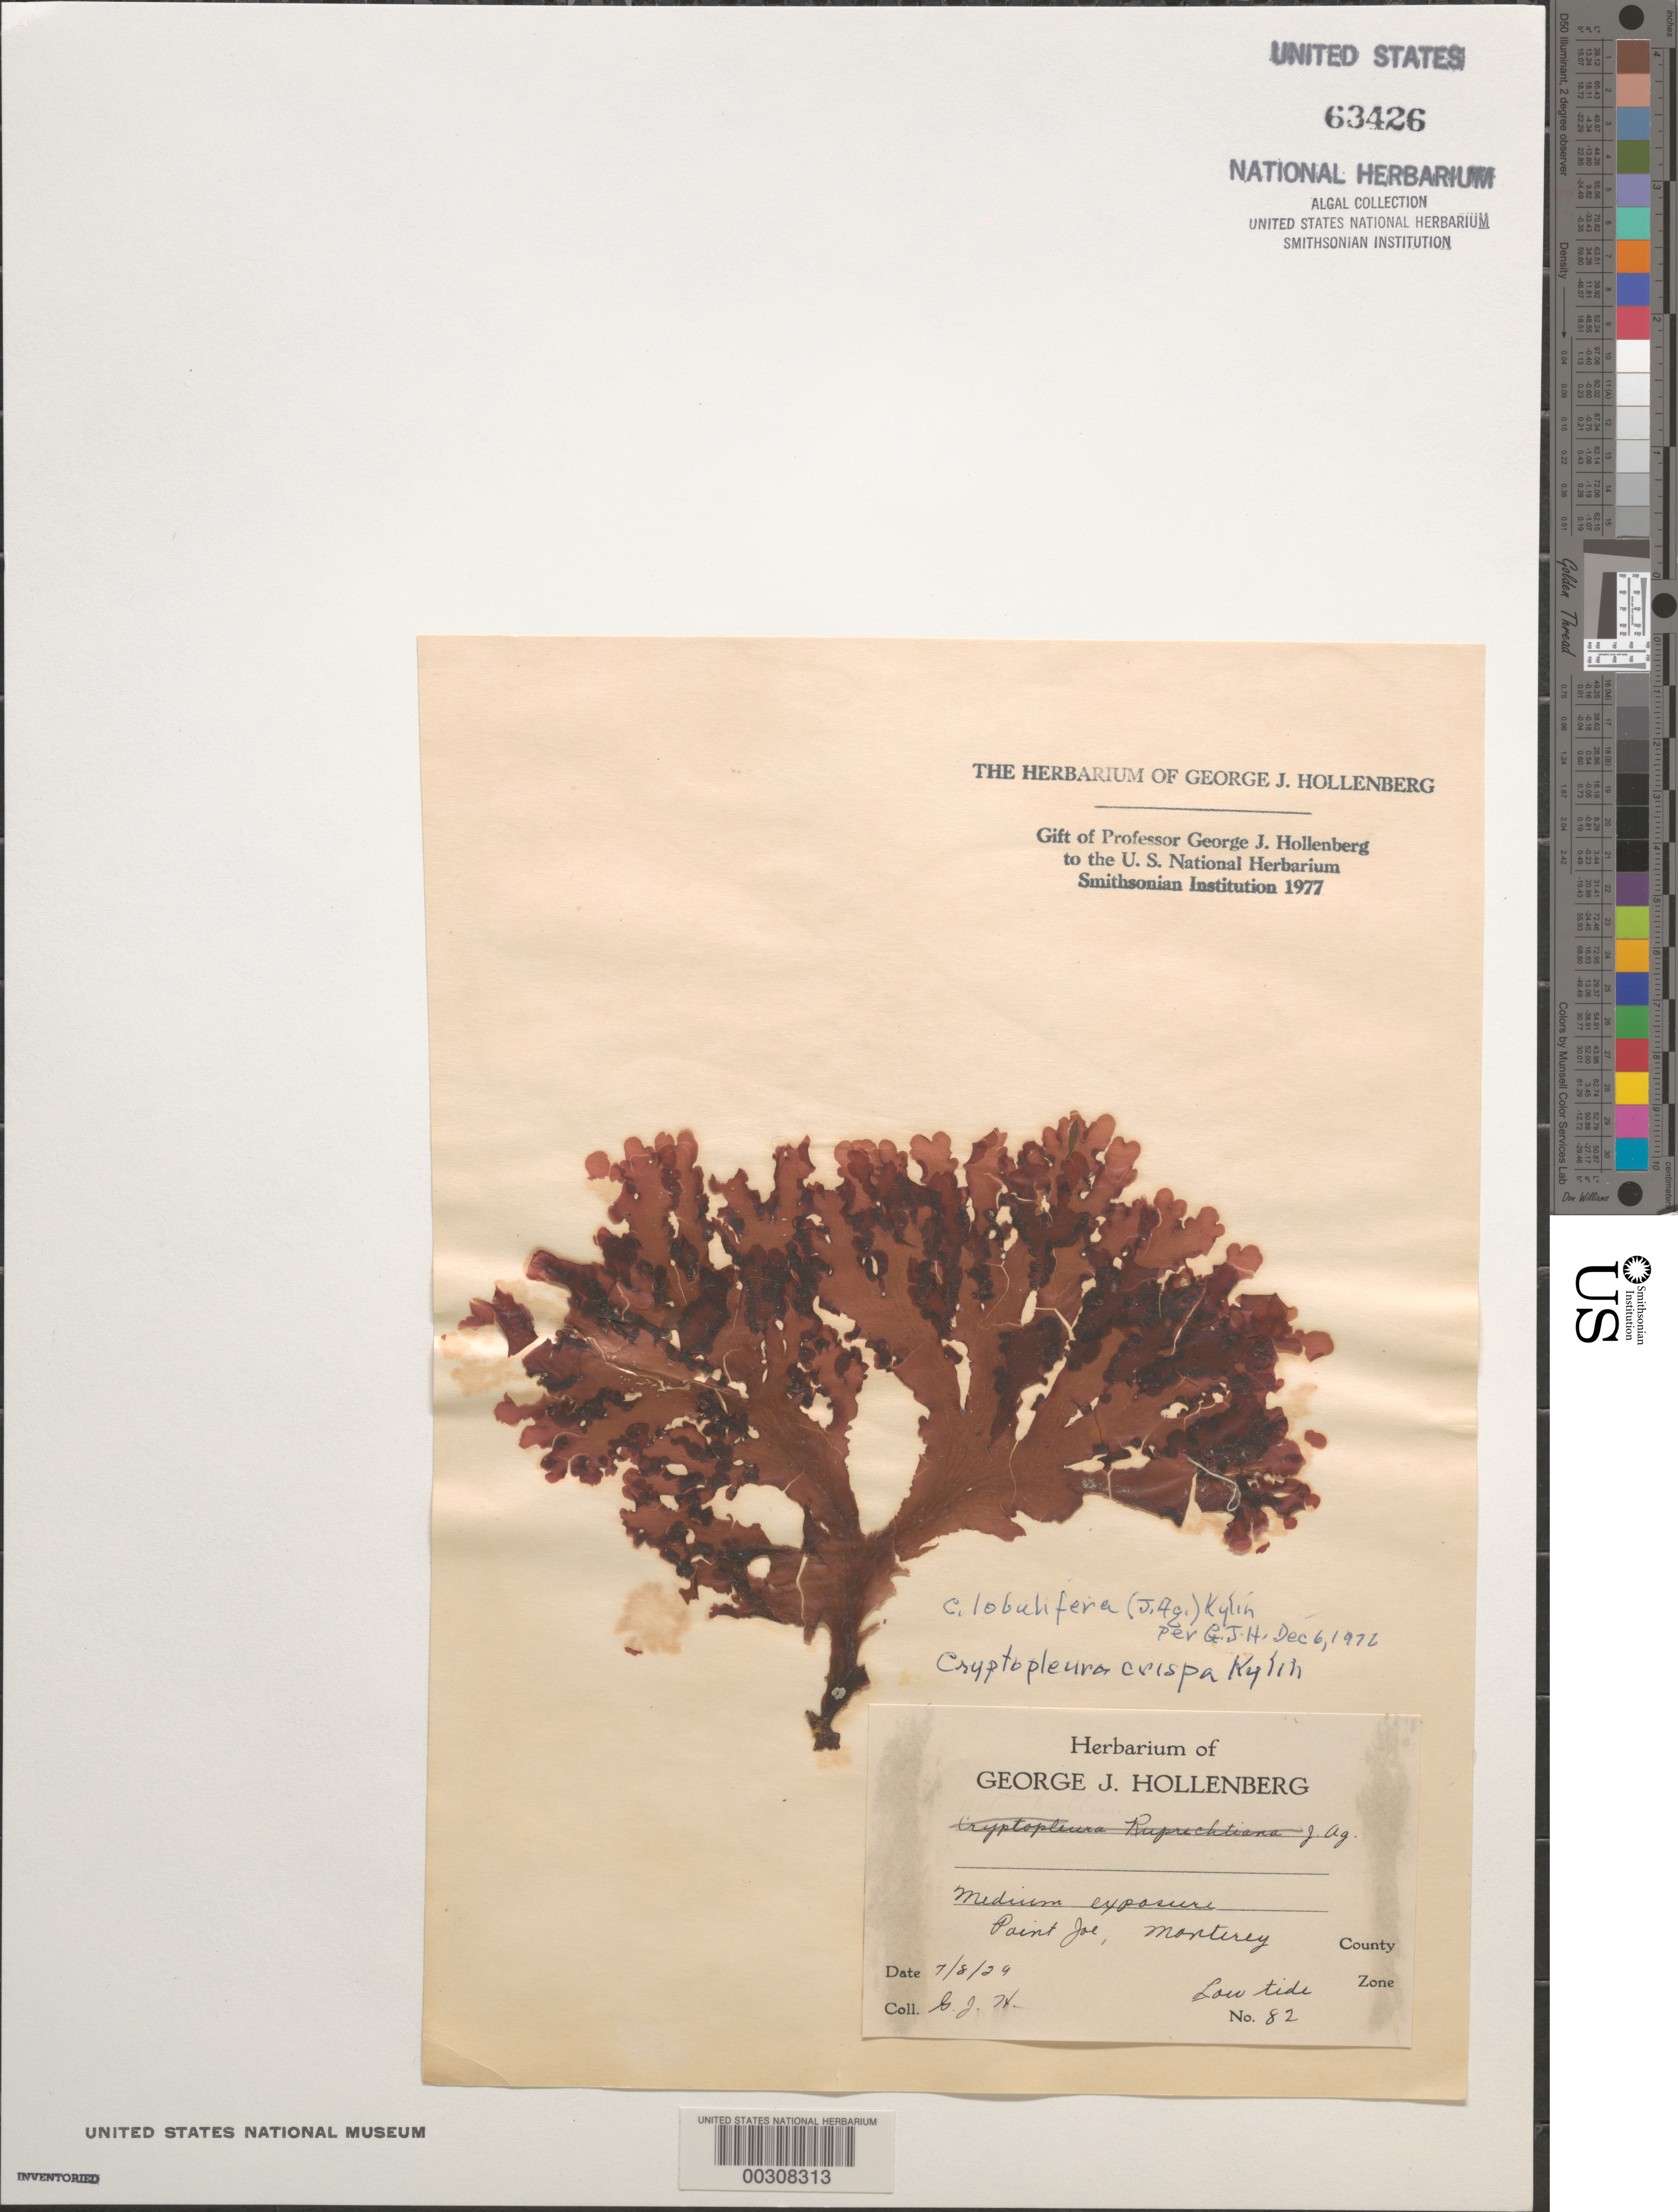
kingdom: Plantae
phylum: Rhodophyta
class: Florideophyceae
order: Ceramiales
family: Delesseriaceae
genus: Cryptopleura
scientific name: Cryptopleura lobulifera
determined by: Hollenberg, George J.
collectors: G. Hollenberg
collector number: GJH 82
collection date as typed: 08 Jul 1929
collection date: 1929-07-08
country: United States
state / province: California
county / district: Monterey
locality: Point Joe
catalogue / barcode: US 63426